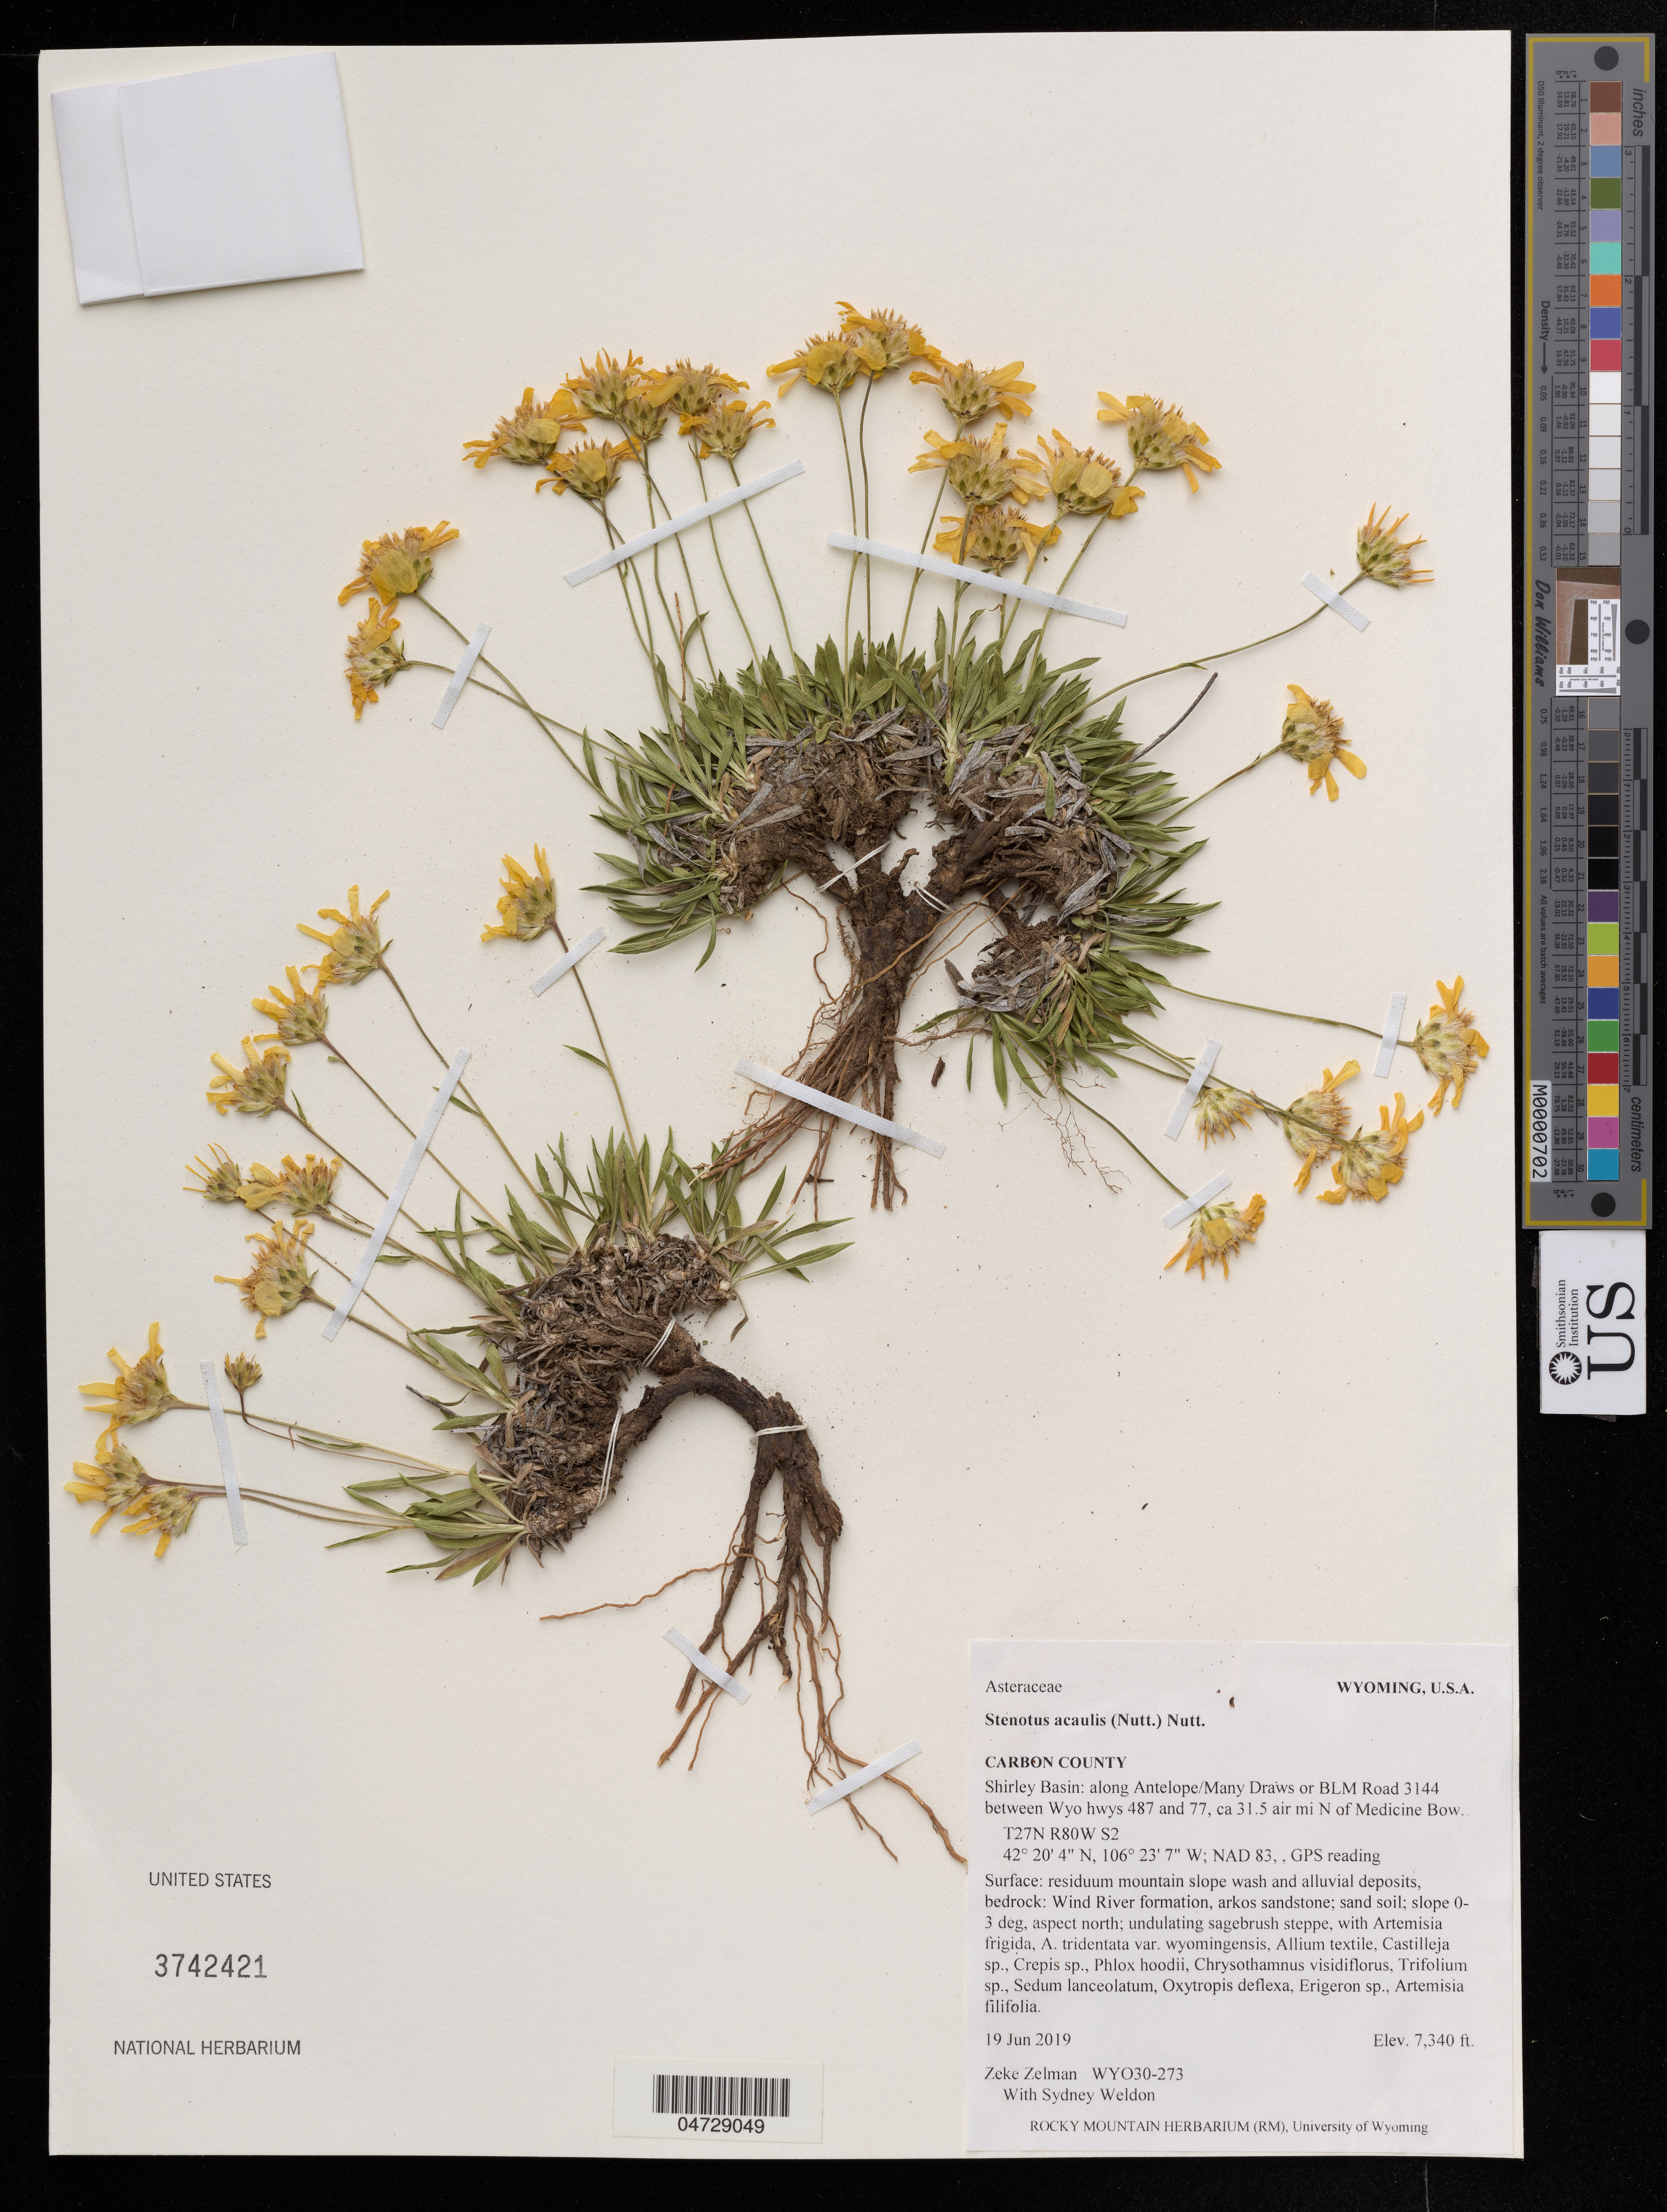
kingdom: Plantae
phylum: Tracheophyta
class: Magnoliopsida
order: Asterales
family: Asteraceae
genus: Stenotus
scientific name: Stenotus acaulis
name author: (Nutt.) Nutt.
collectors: Z. Zelman & S. Weldon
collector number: WYO30-273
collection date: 2019-06-19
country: United States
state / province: Wyoming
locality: Carbon County. Shirley Basin: along Antelope/Many Draws or BLm Road 3144 between Wyo hwys 487 and 77, ca 31.5 air mi N of Medicine Bow.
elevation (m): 2237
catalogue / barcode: US 3742421